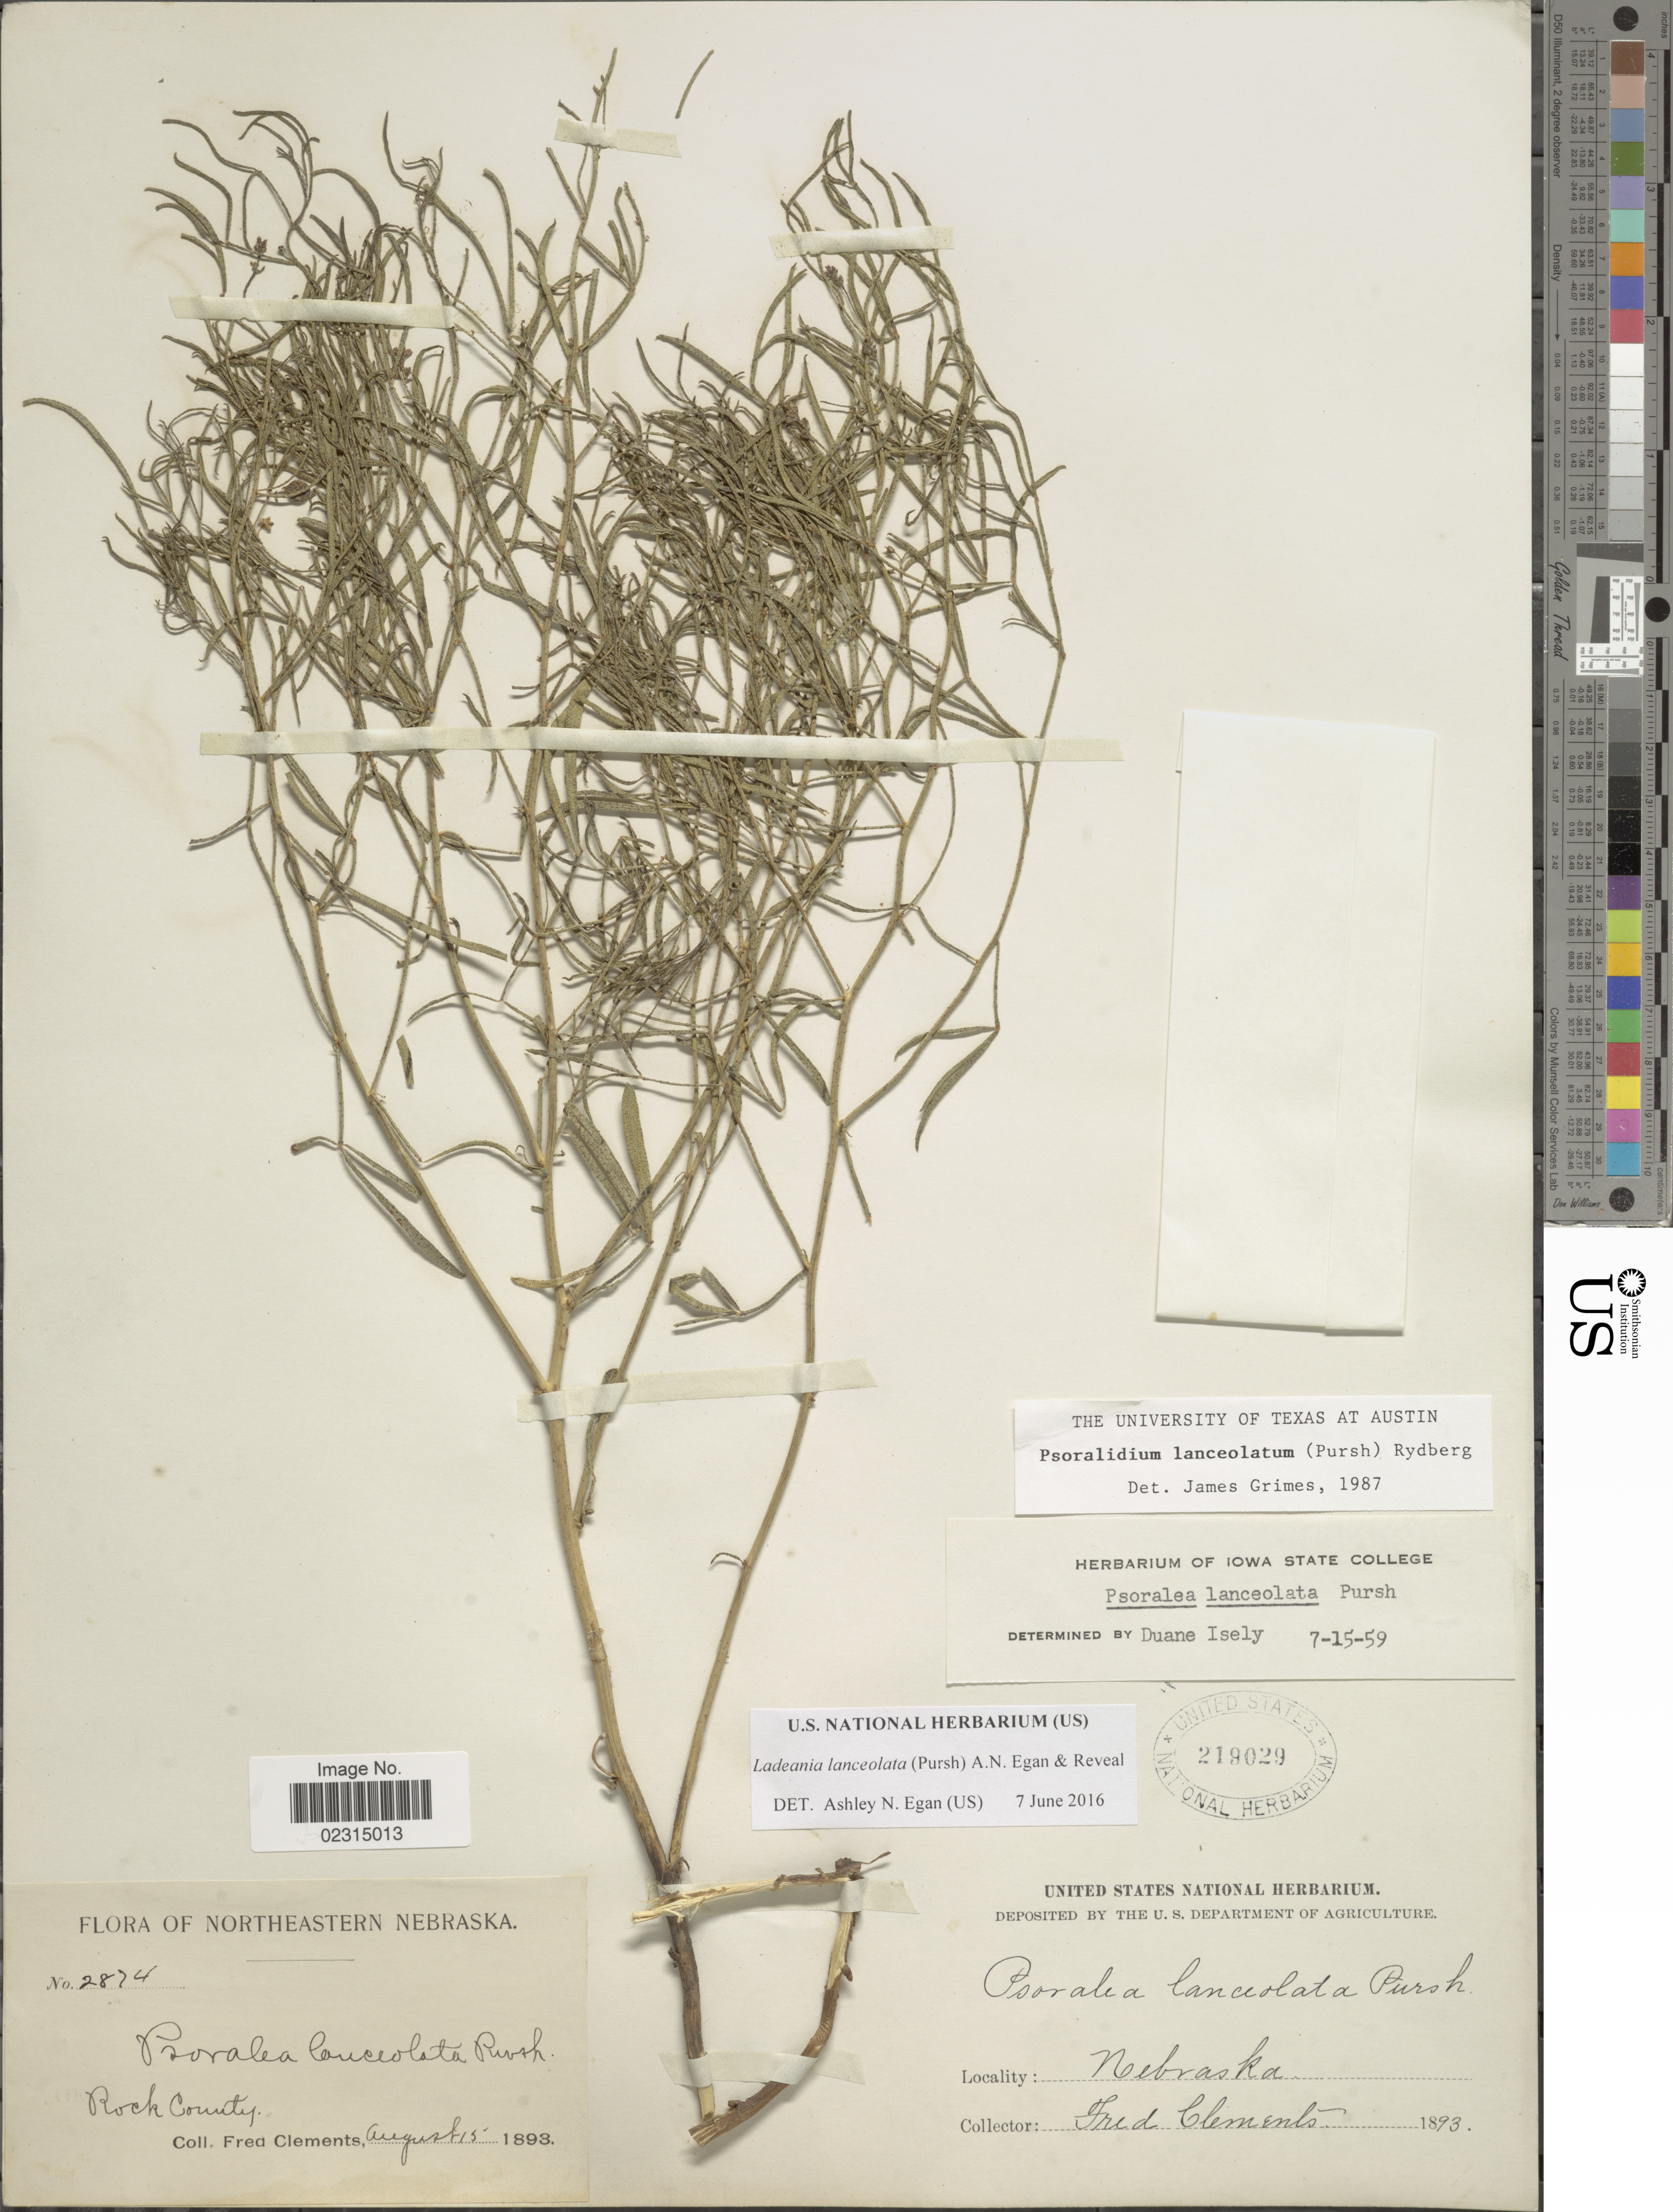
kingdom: Plantae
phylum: Tracheophyta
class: Magnoliopsida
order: Fabales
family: Fabaceae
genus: Ladeania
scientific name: Ladeania lanceolata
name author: (Pursh) A.N. Egan & Reveal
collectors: F. Clements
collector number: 2874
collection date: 1893-08-15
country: United States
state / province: Nebraska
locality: Northeastern Nebraska, Rock County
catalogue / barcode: US 219029